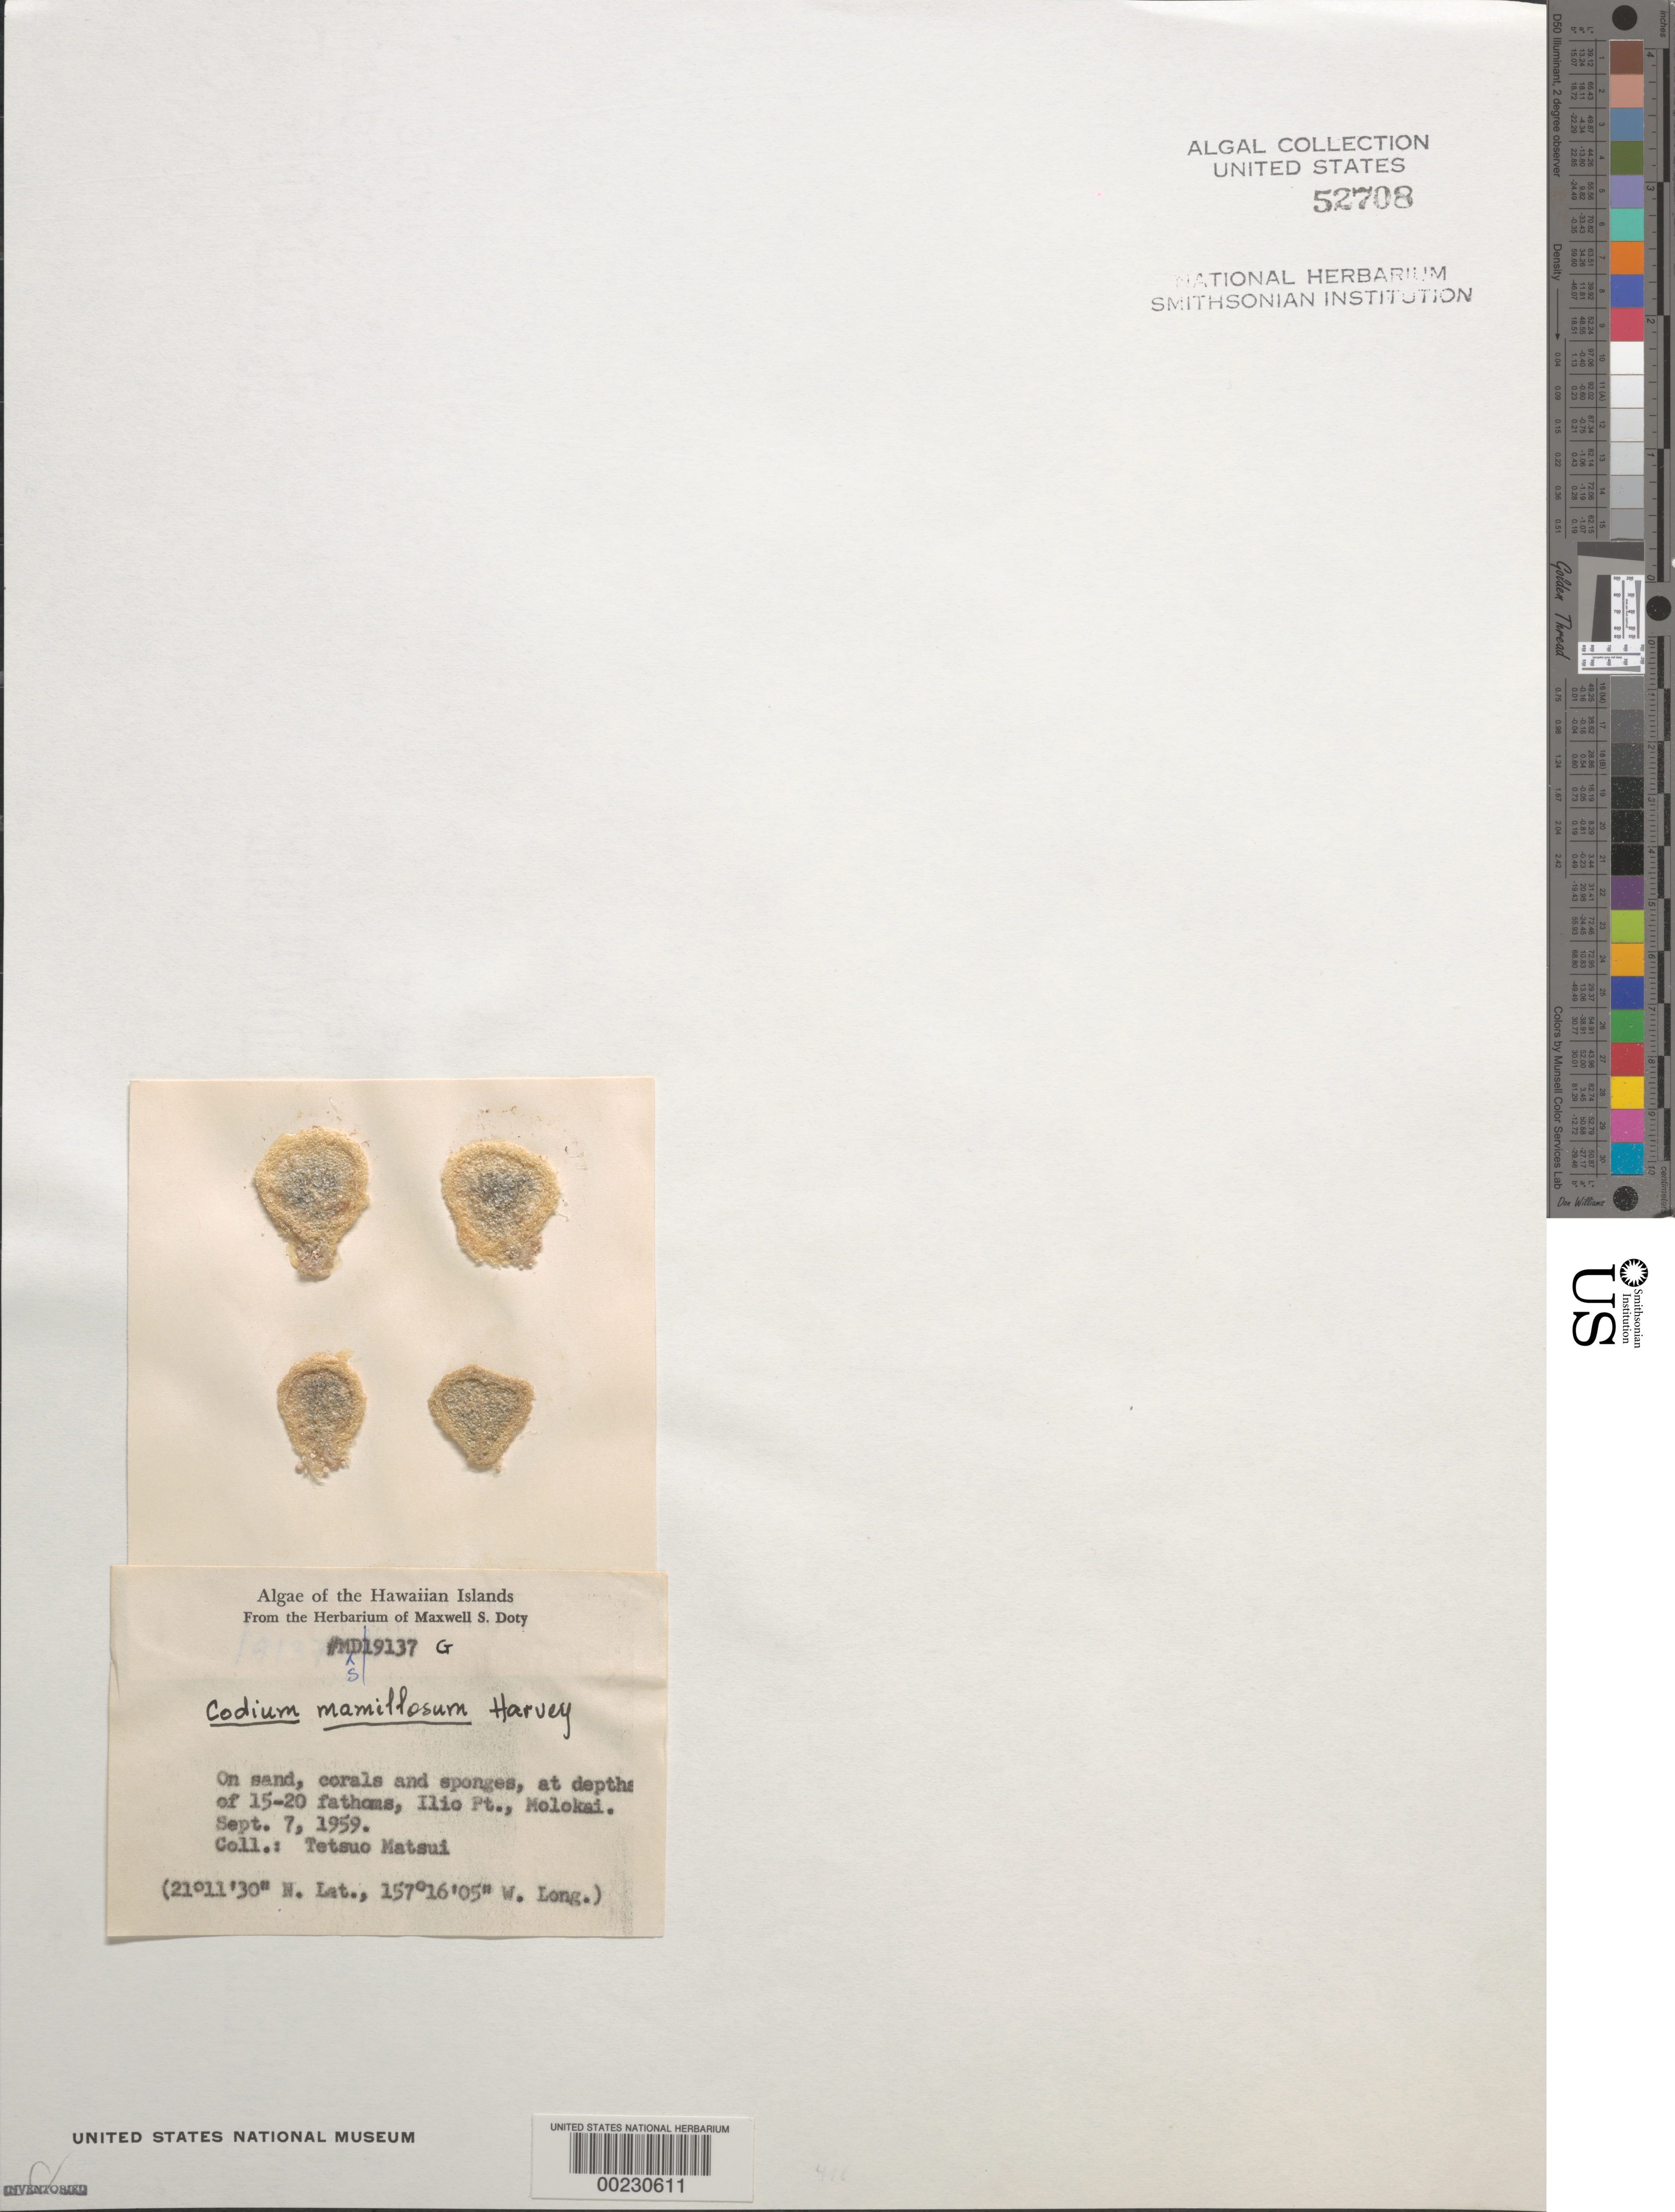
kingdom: Plantae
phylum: Chlorophyta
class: Ulvophyceae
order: Bryopsidales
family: Codiaceae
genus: Codium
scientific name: Codium mamillosum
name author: Harv.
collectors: T. Matsui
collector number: MSD 19137G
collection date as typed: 07 Sep 1959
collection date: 1959-09-07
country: United States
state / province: Hawaii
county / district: Maui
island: Moloka'i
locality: Ilio Point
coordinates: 21 11' 30" N, 157 16' 05" W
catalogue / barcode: US 52708